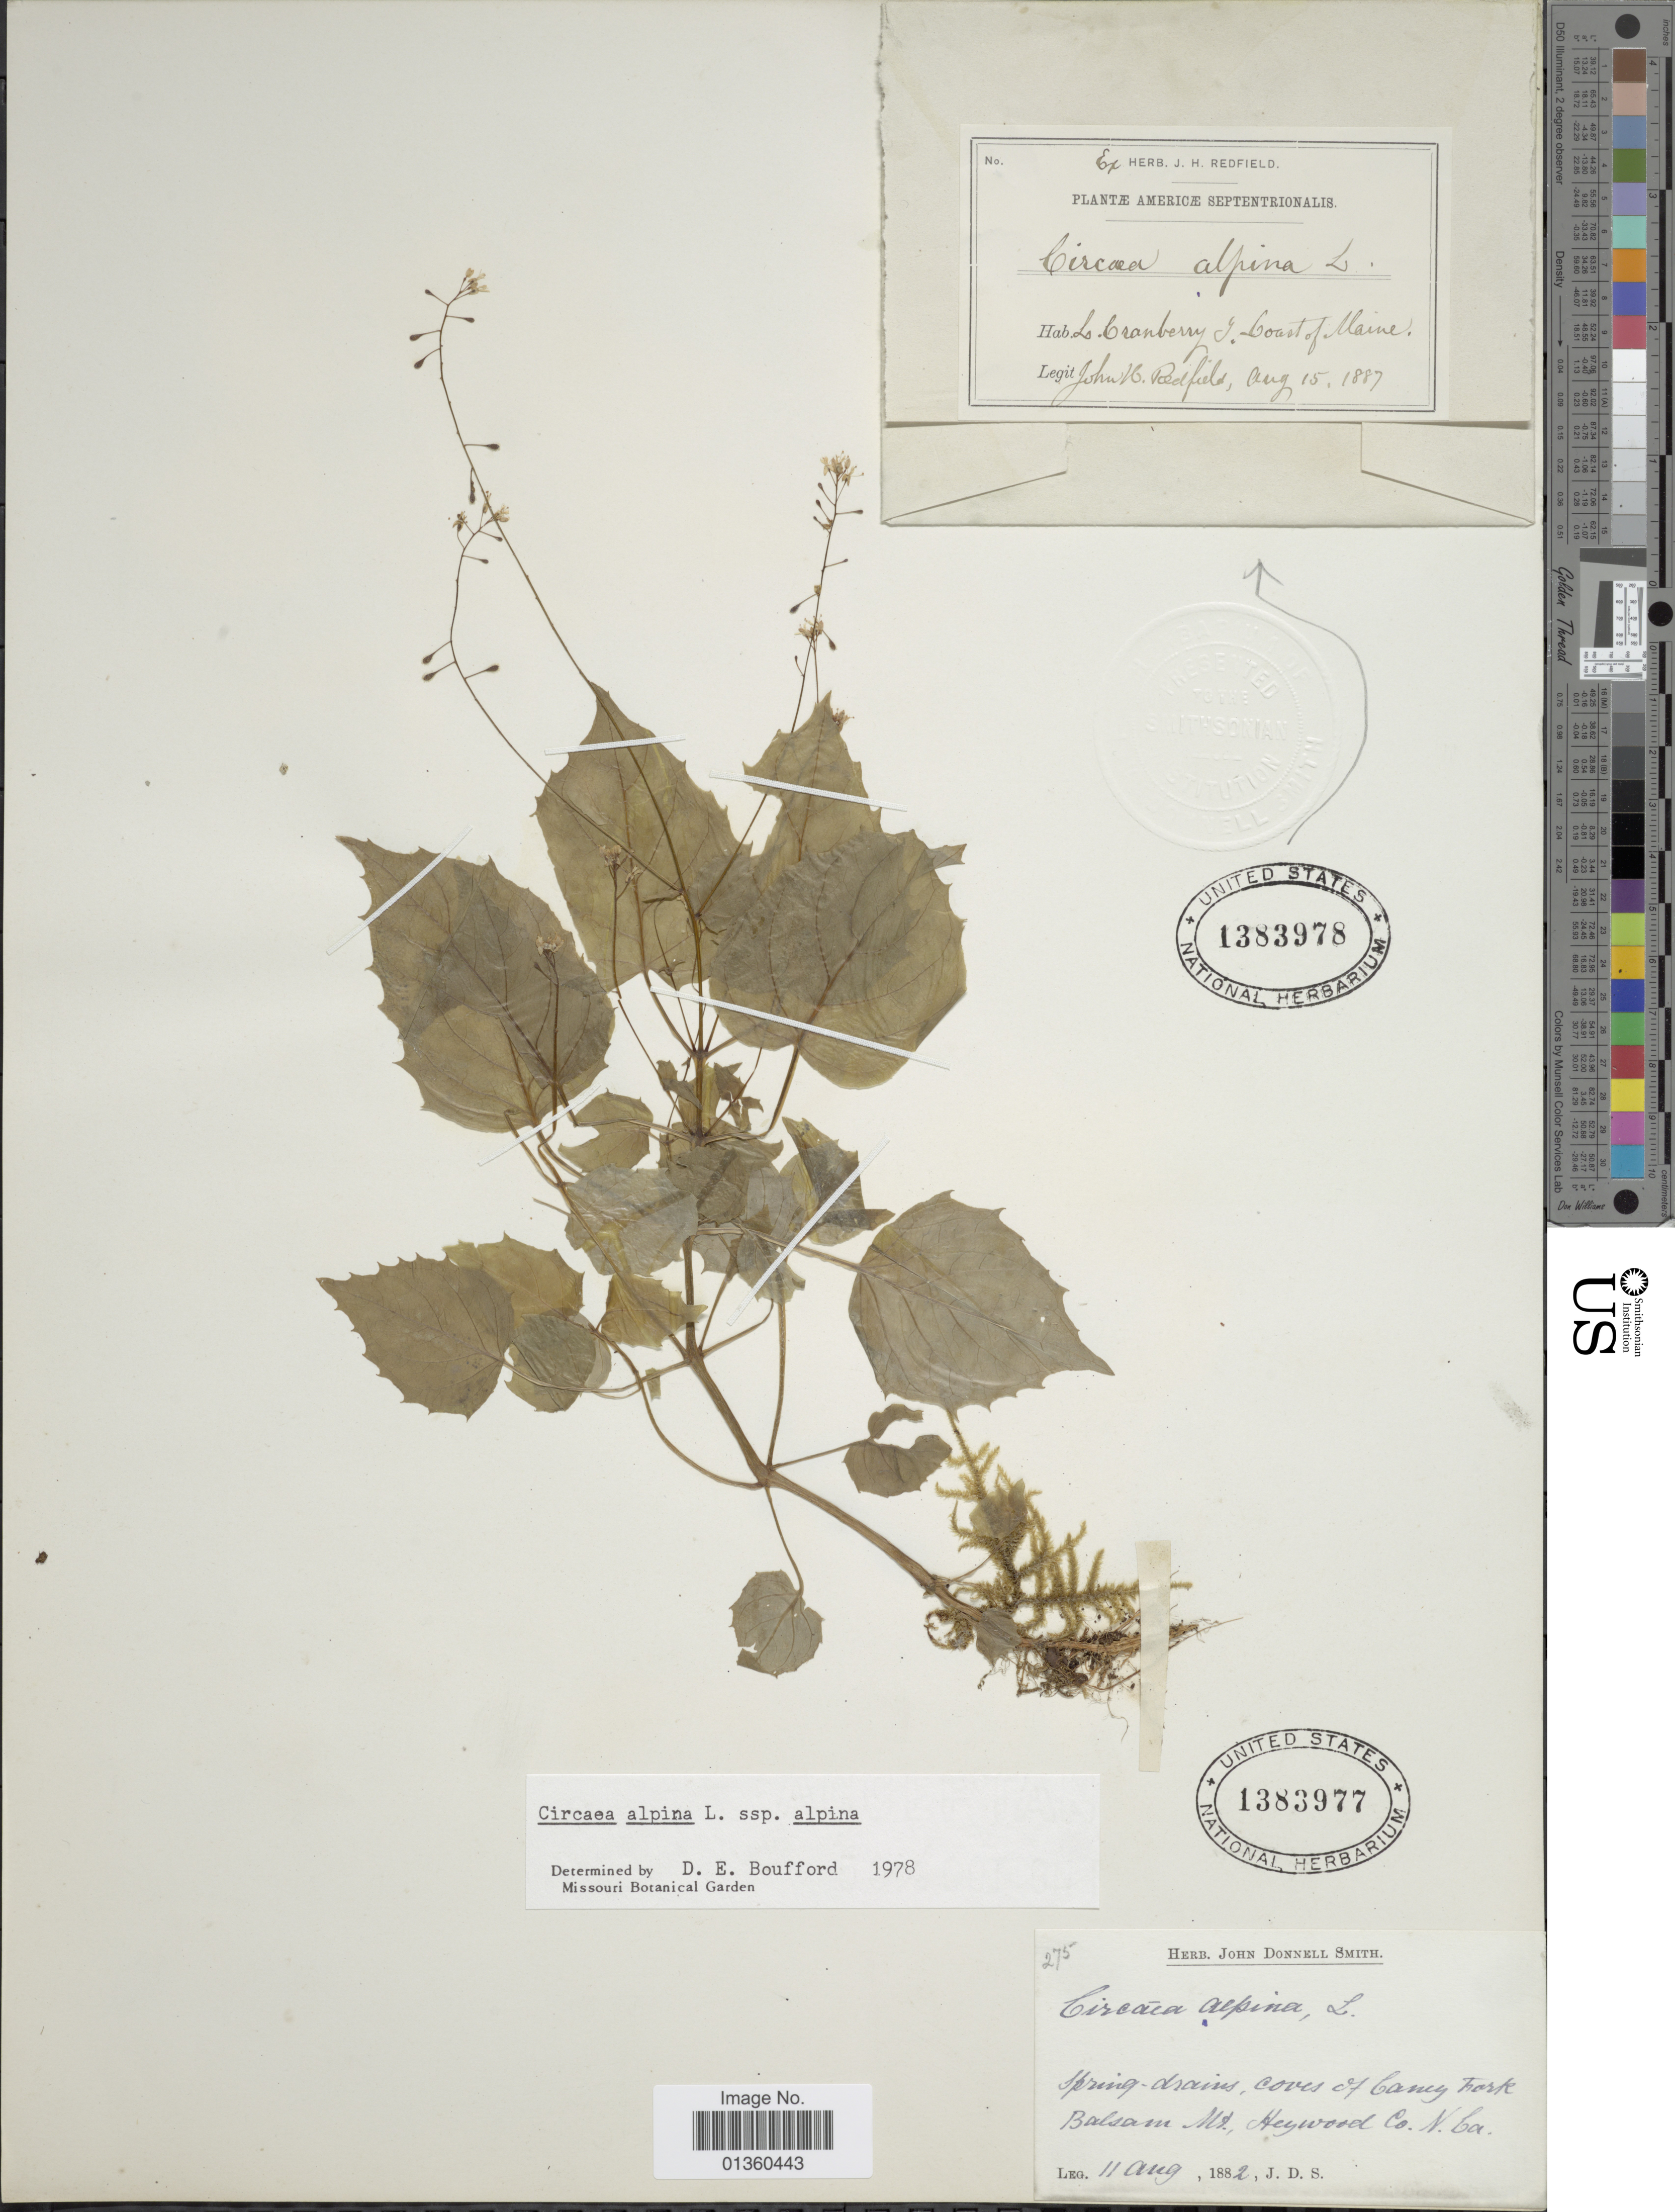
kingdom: Plantae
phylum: Tracheophyta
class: Magnoliopsida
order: Myrtales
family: Onagraceae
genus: Circaea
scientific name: Circaea alpina subsp. alpina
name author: L.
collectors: J. Donnell Smith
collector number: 275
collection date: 1882-08-11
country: United States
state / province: North Carolina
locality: Spring-drains, coves of Caney Fork Balsam Mt. Heywood Co. N. ba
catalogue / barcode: US 1383977